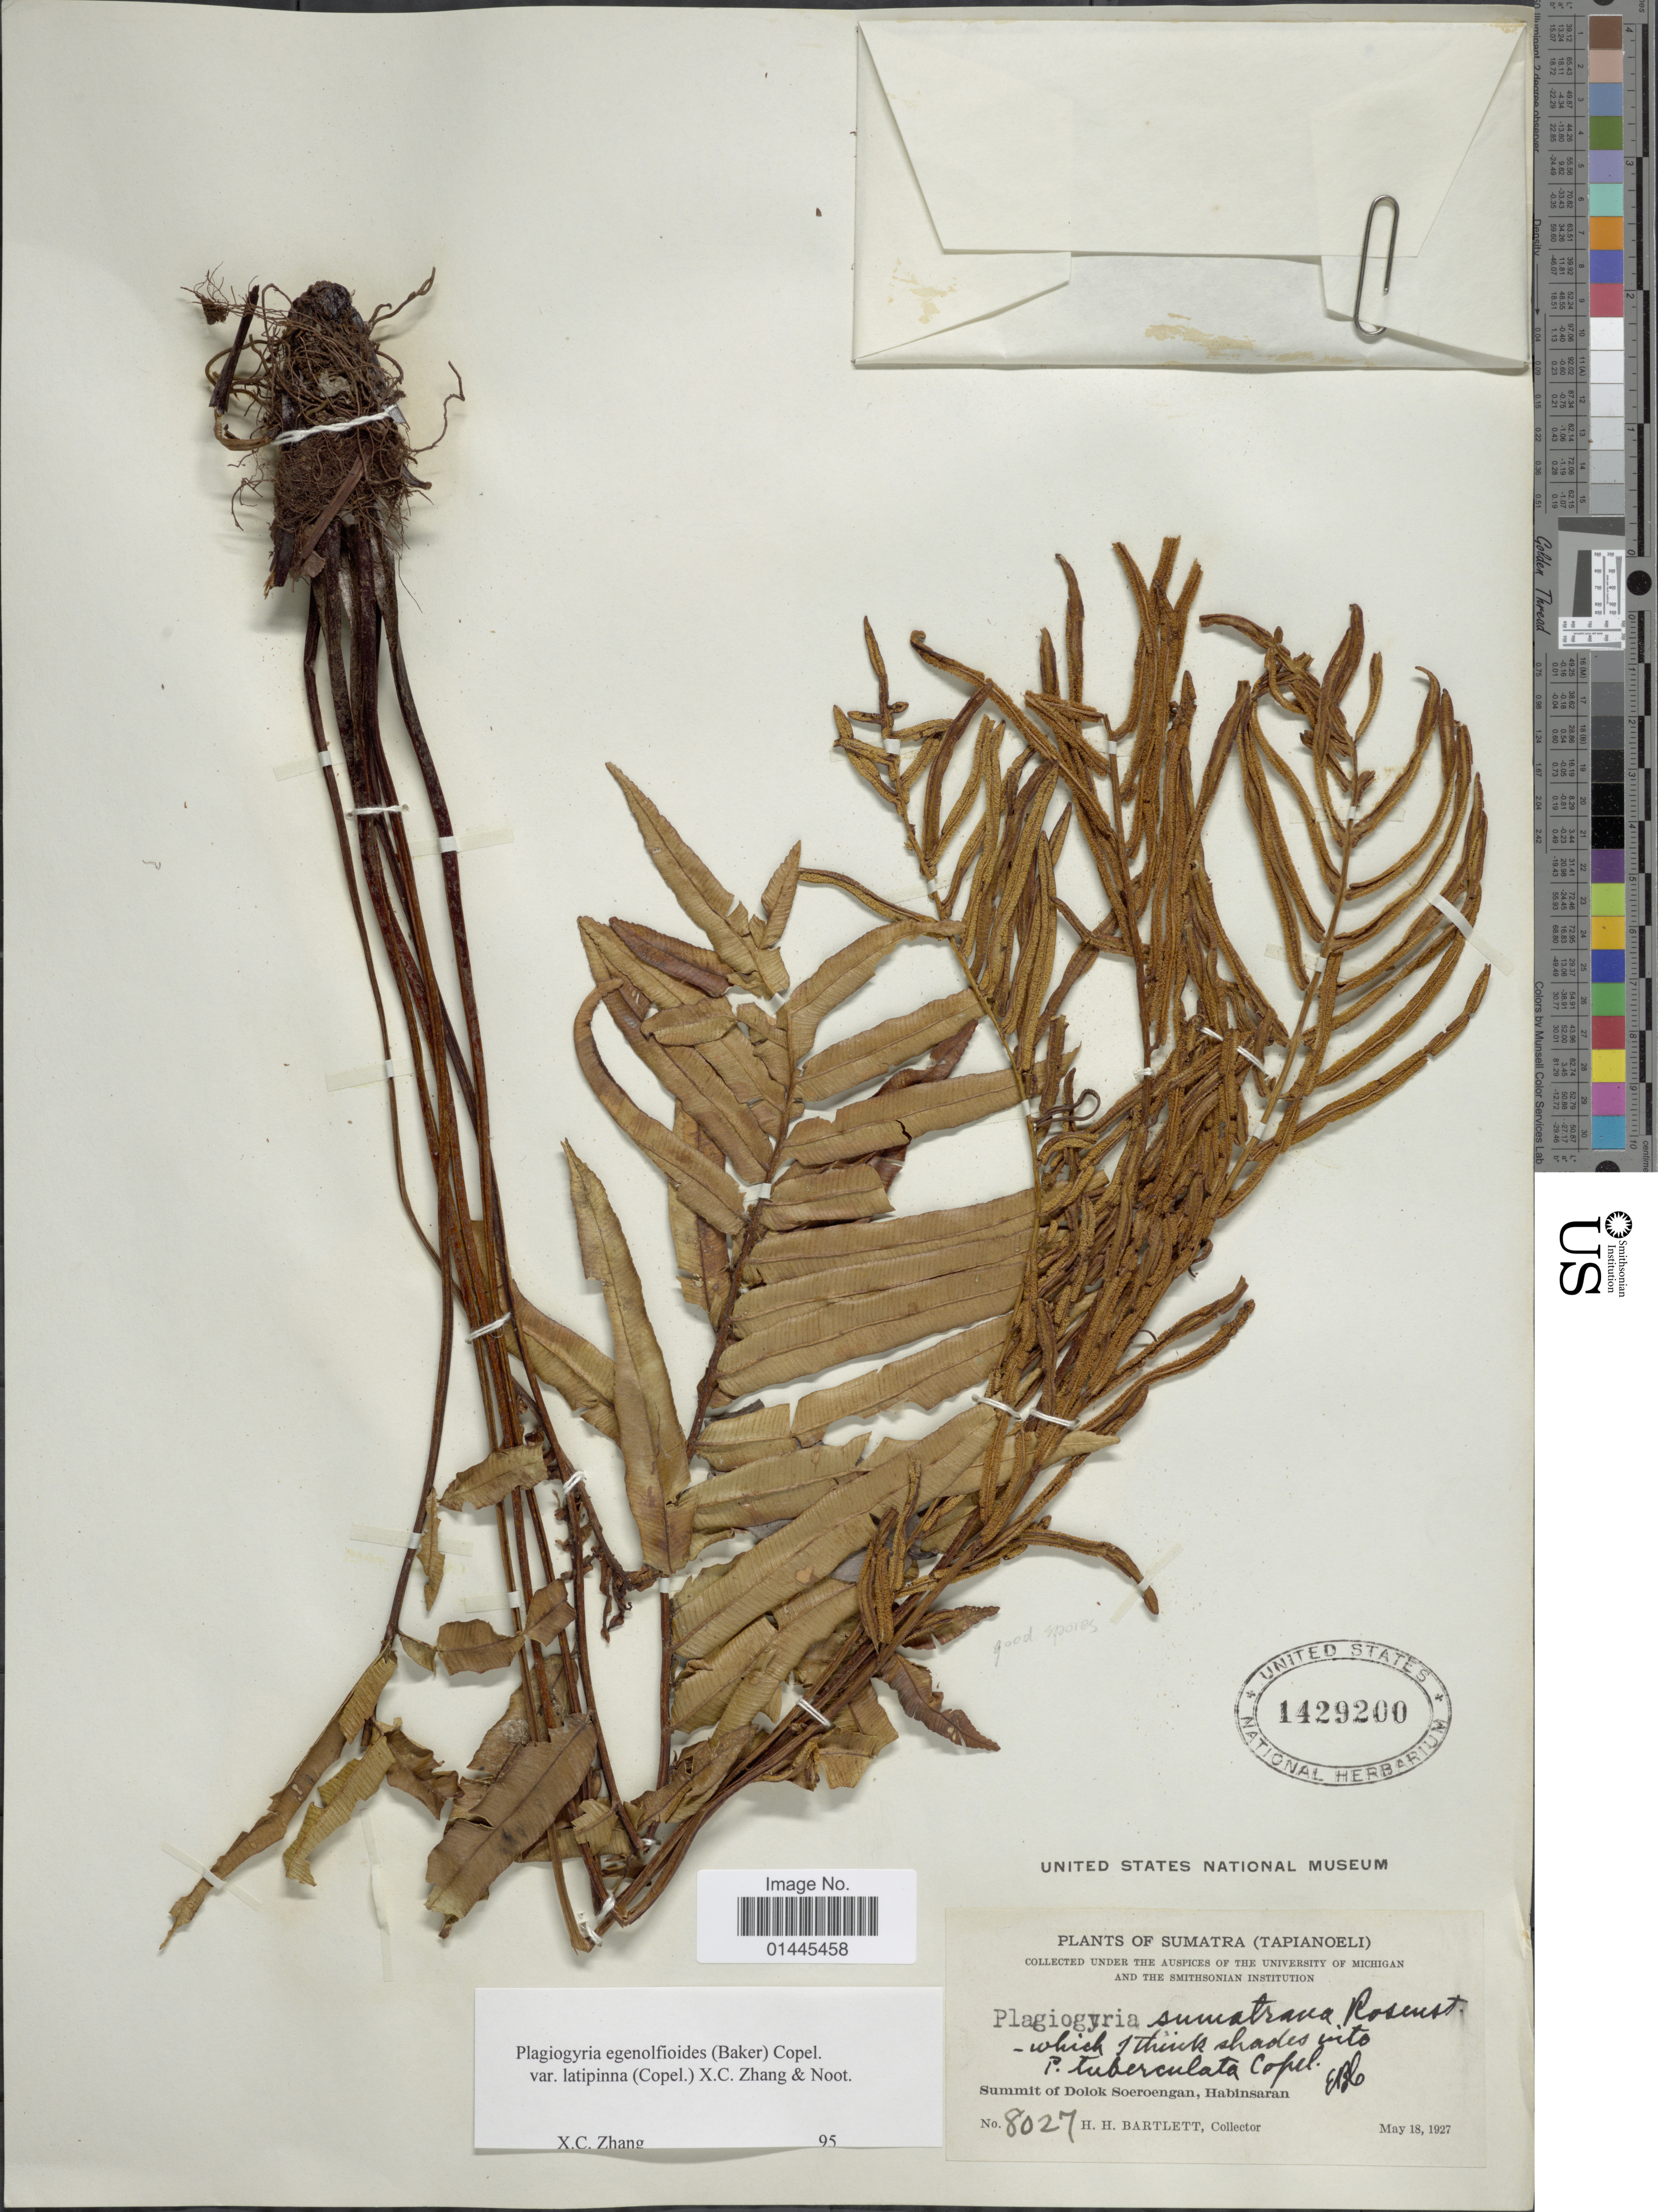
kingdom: Plantae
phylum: Tracheophyta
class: Polypodiopsida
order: Cyatheales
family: Plagiogyriaceae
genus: Plagiogyria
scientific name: Plagiogyria egenolfioides var. latipinna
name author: (Copel.) X.C. Zhang & Noot.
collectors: H. H. Bartlett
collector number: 8027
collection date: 1927-05-18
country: Indonesia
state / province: Sumatra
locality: (Tapianoeli), summit of Dolok Soeroengan, Habinsaran.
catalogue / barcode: US 14929200